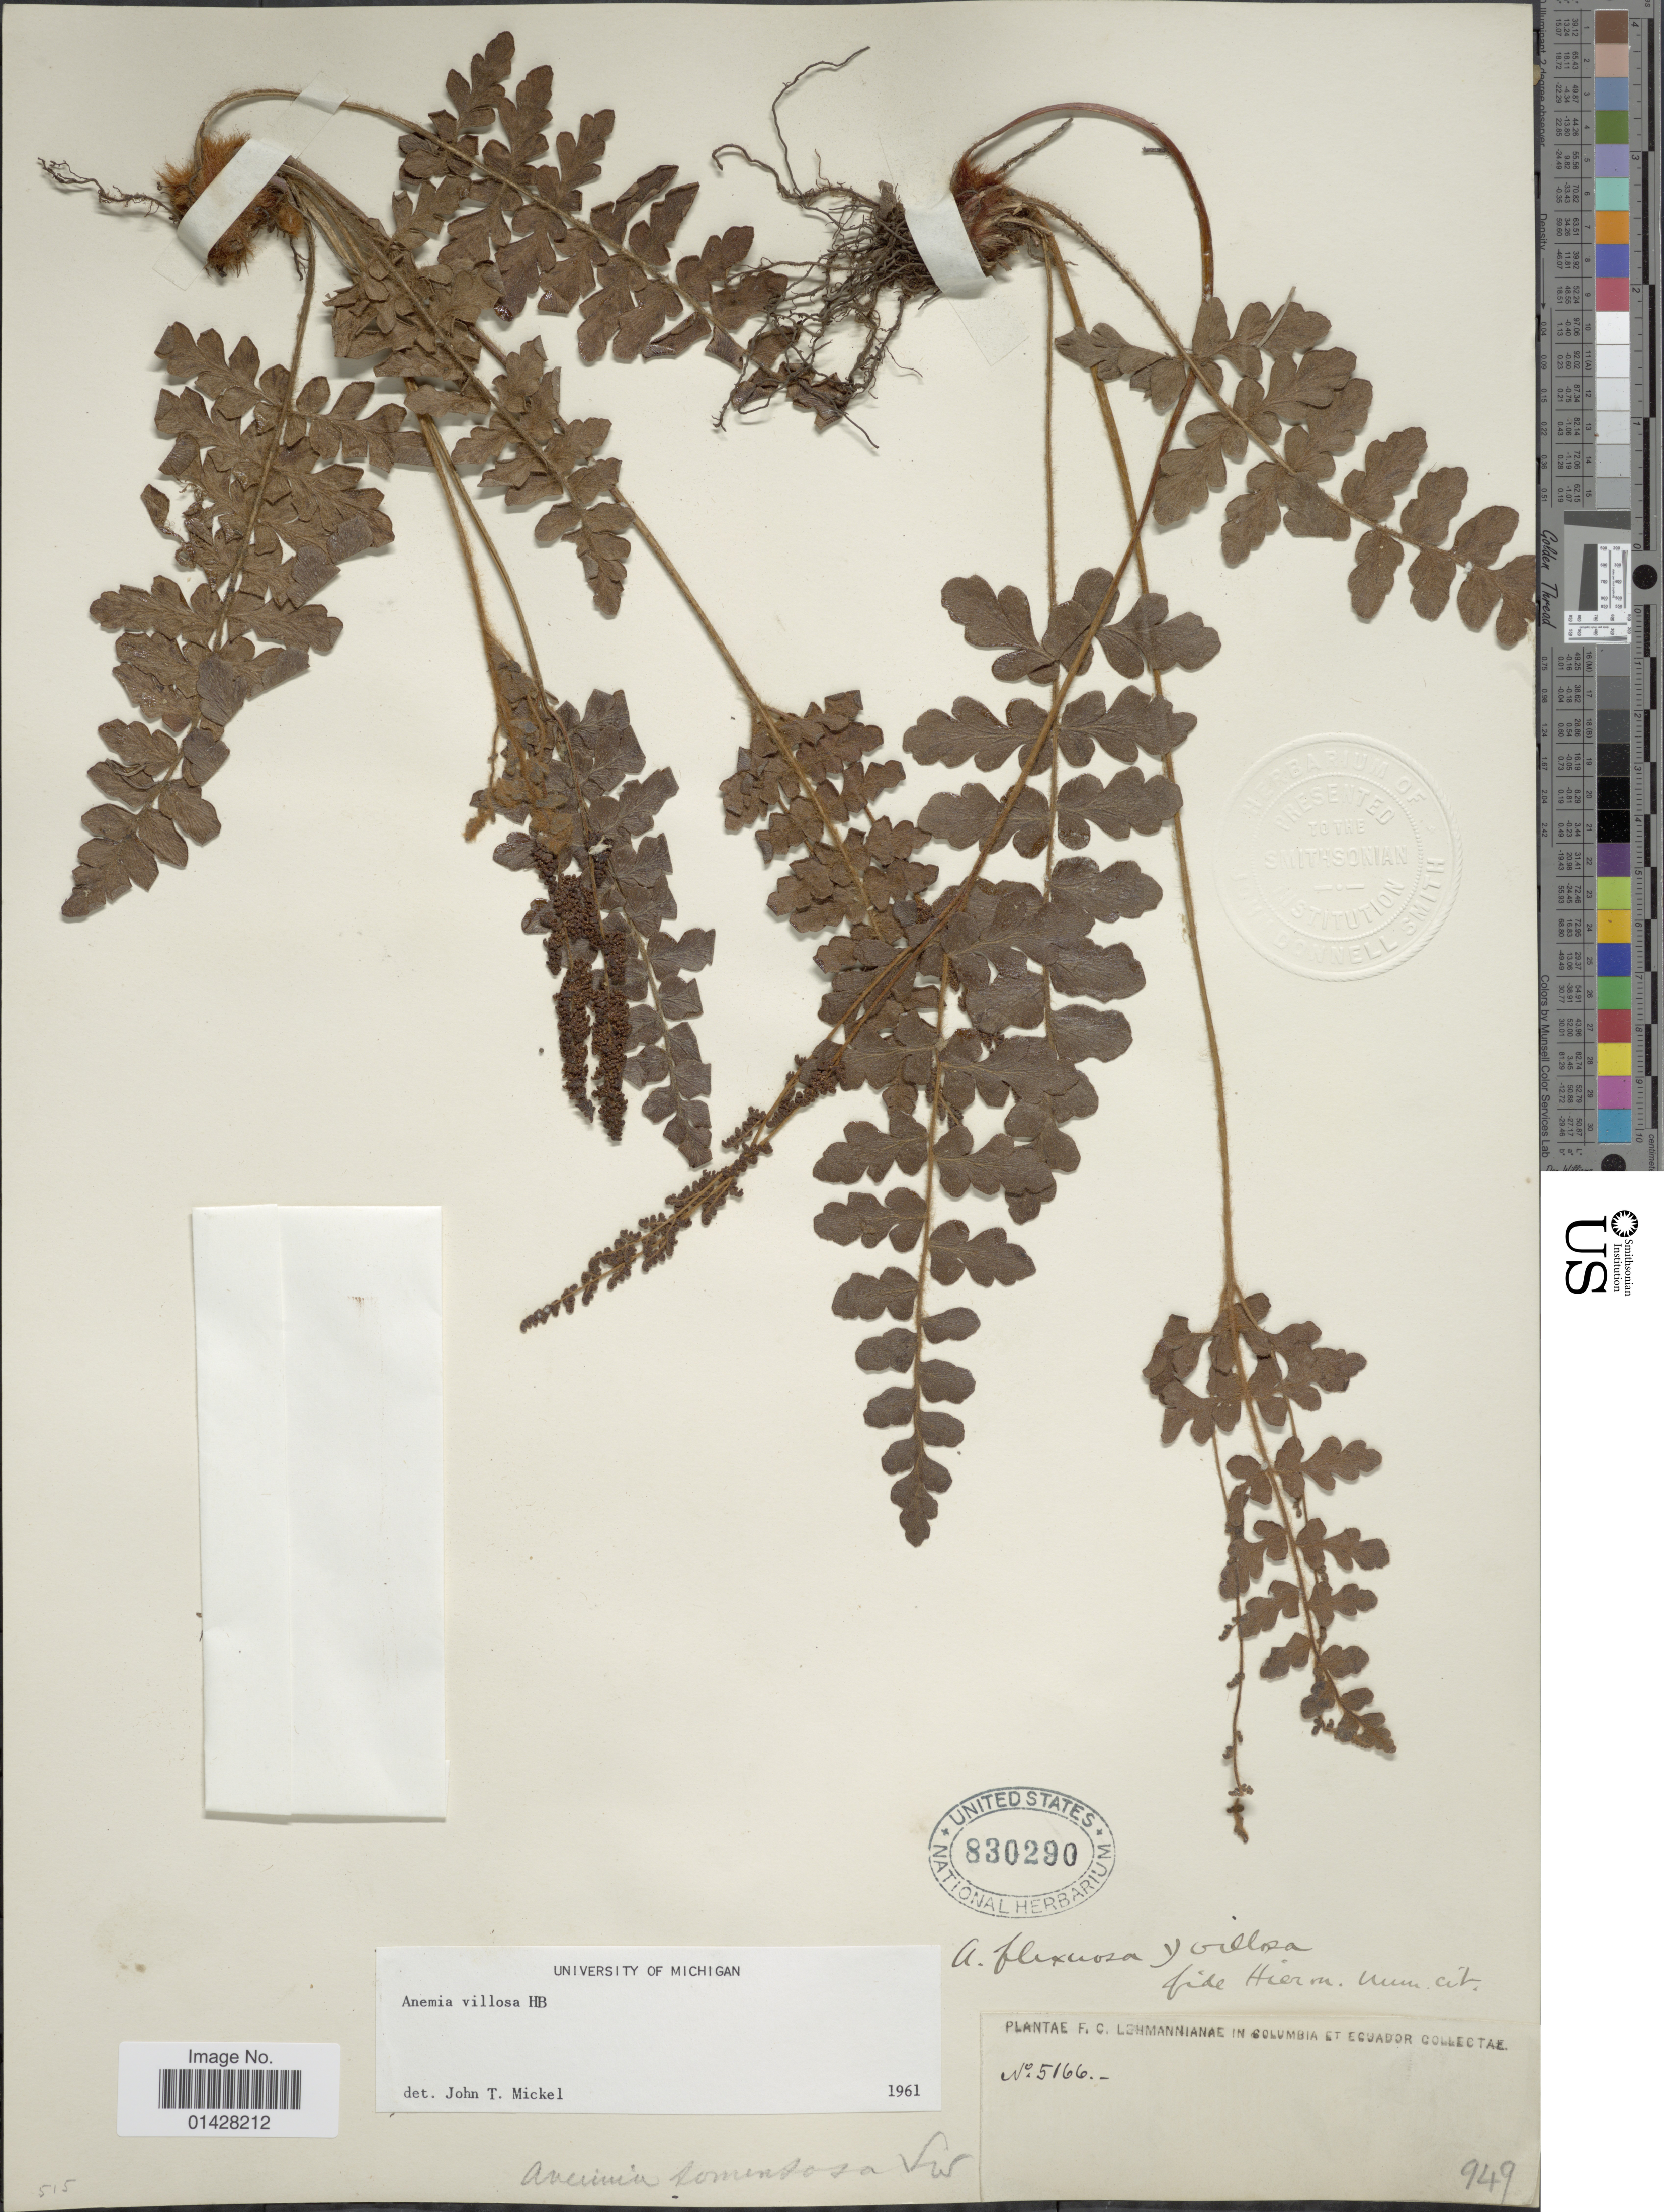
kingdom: Plantae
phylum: Tracheophyta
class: Polypodiopsida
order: Schizaeales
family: Anemiaceae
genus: Anemia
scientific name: Anemia villosa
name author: Humb. & Bonpl. ex Willd.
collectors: F. C. Lehmann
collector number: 5166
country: Colombia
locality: Columbia et Ecuador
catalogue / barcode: US 830290